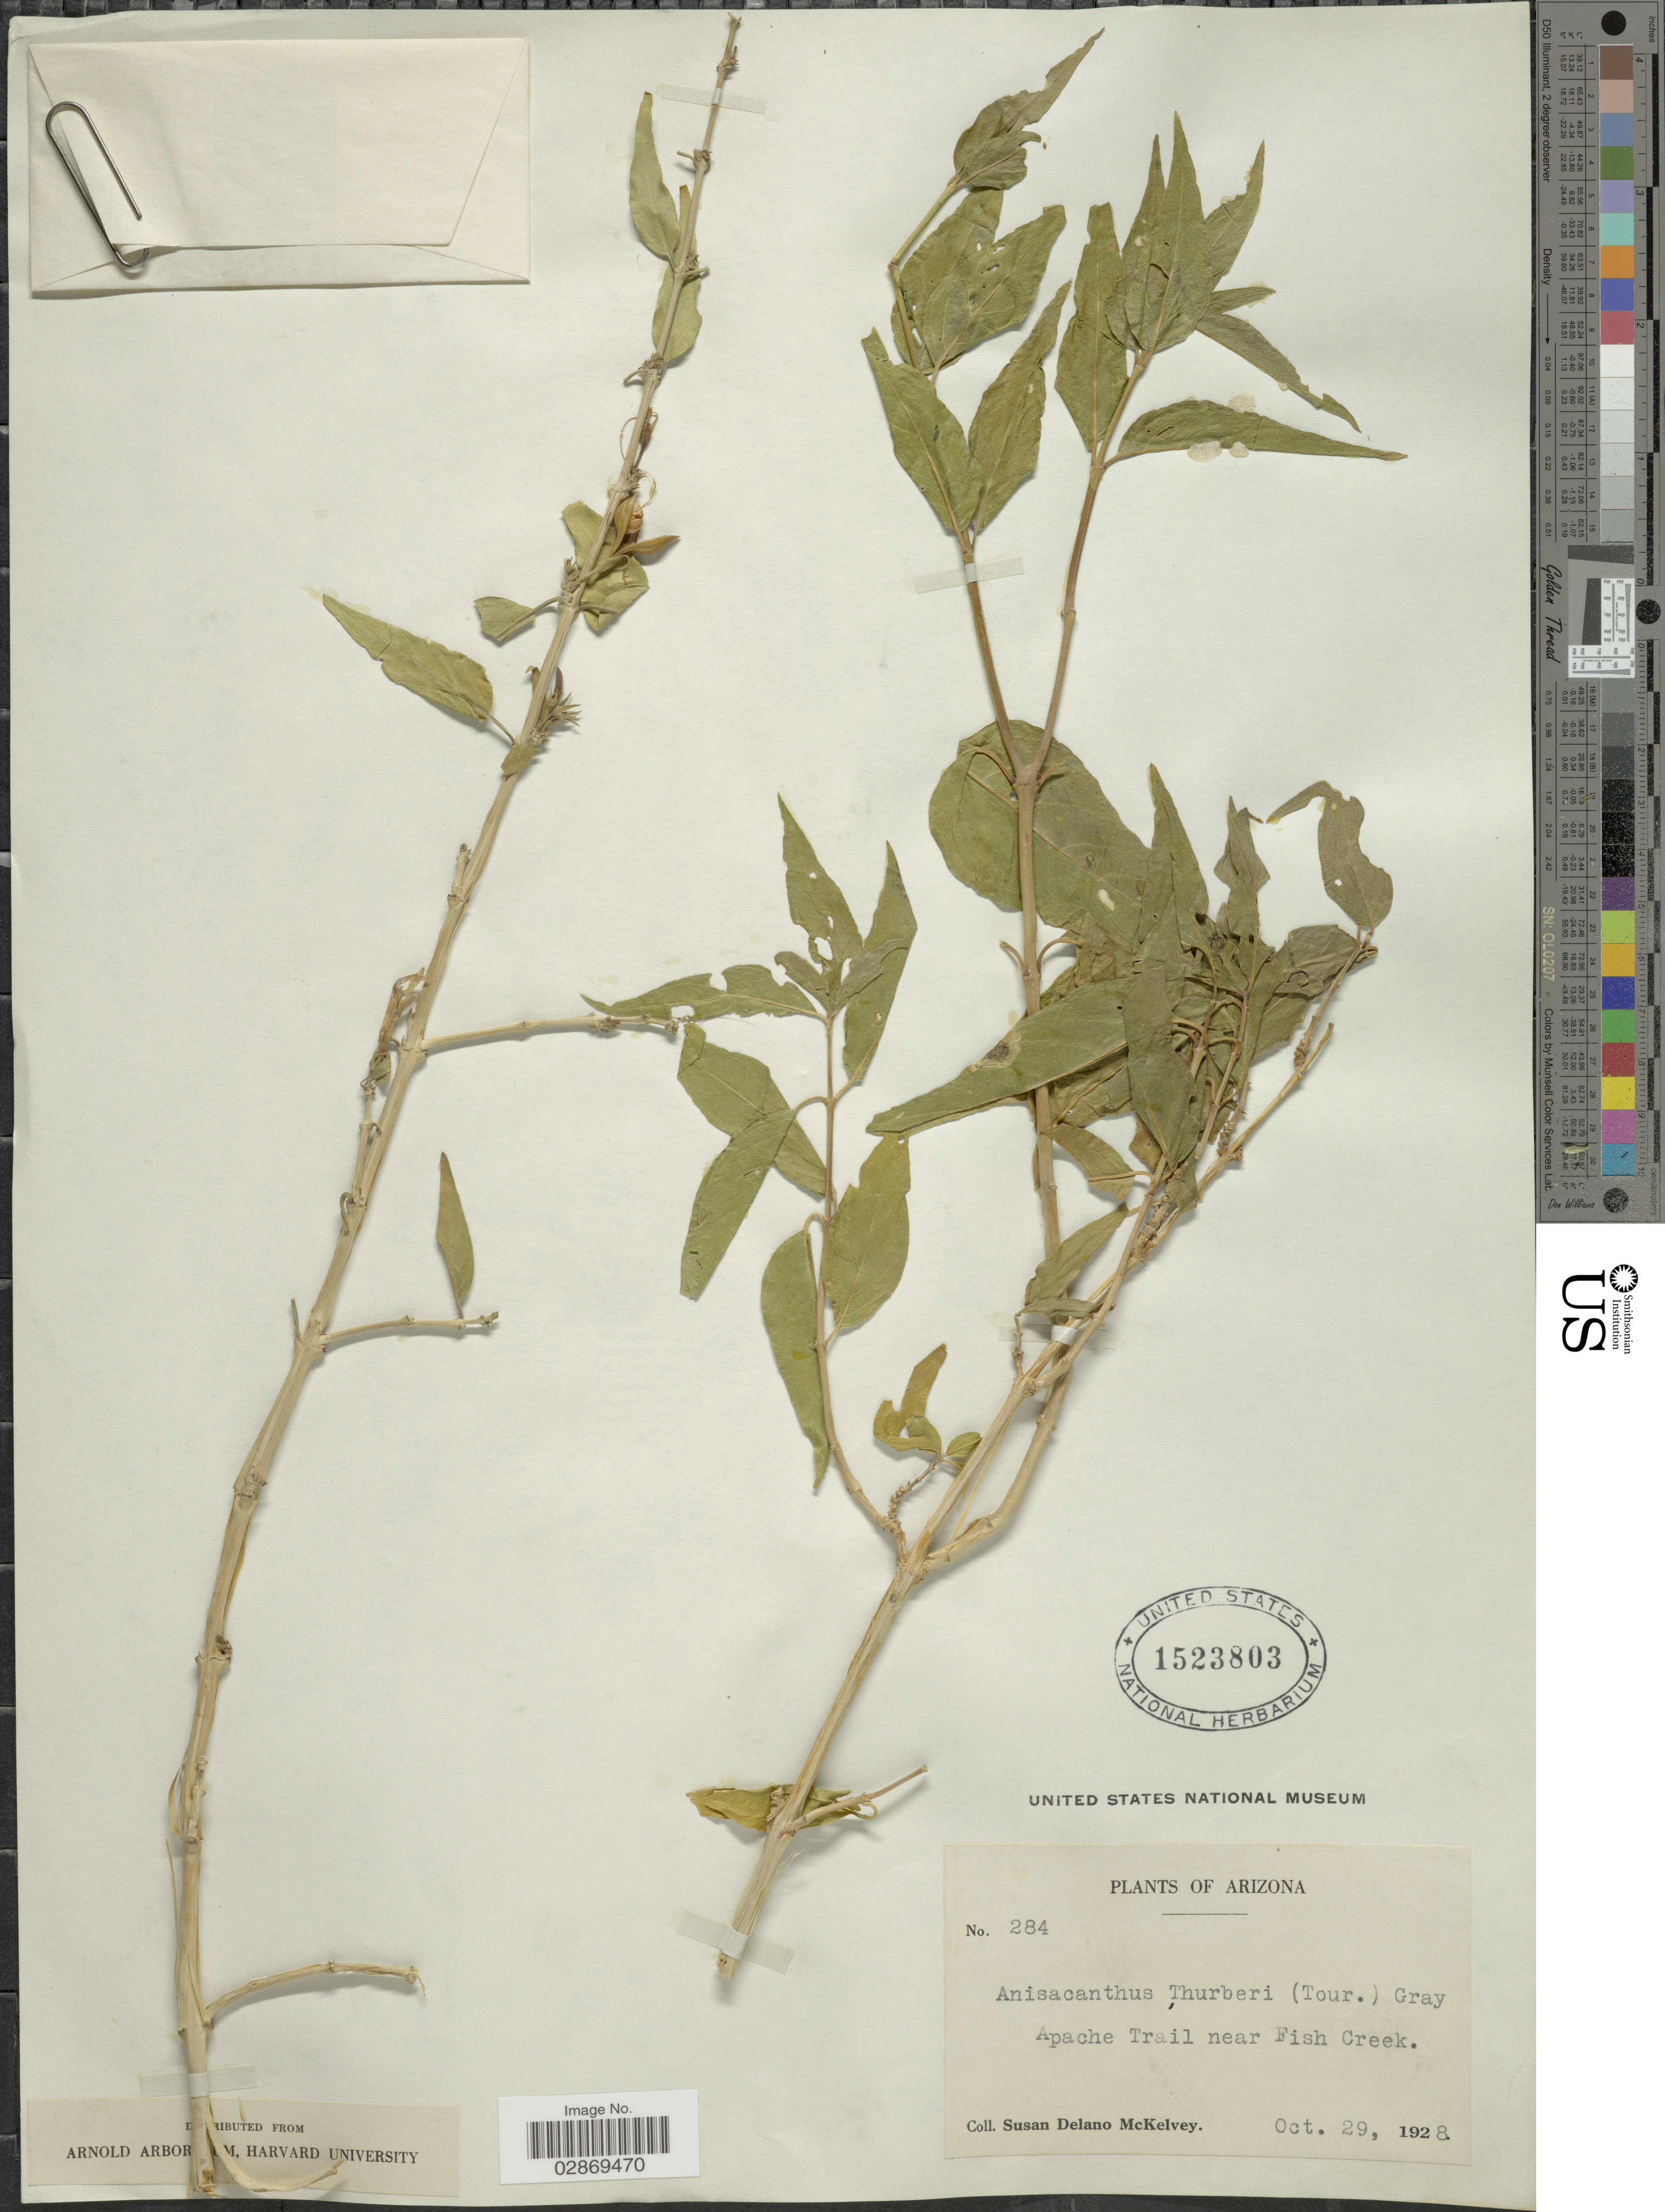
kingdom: Plantae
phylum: Tracheophyta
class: Magnoliopsida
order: Lamiales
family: Acanthaceae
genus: Anisacanthus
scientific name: Anisacanthus thurberi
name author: (Torr.) A. Gray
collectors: S. A. McKelvey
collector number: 284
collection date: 1928-10-29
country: United States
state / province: Arizona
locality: Apache Trail near Fish Creek.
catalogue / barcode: US 1523803